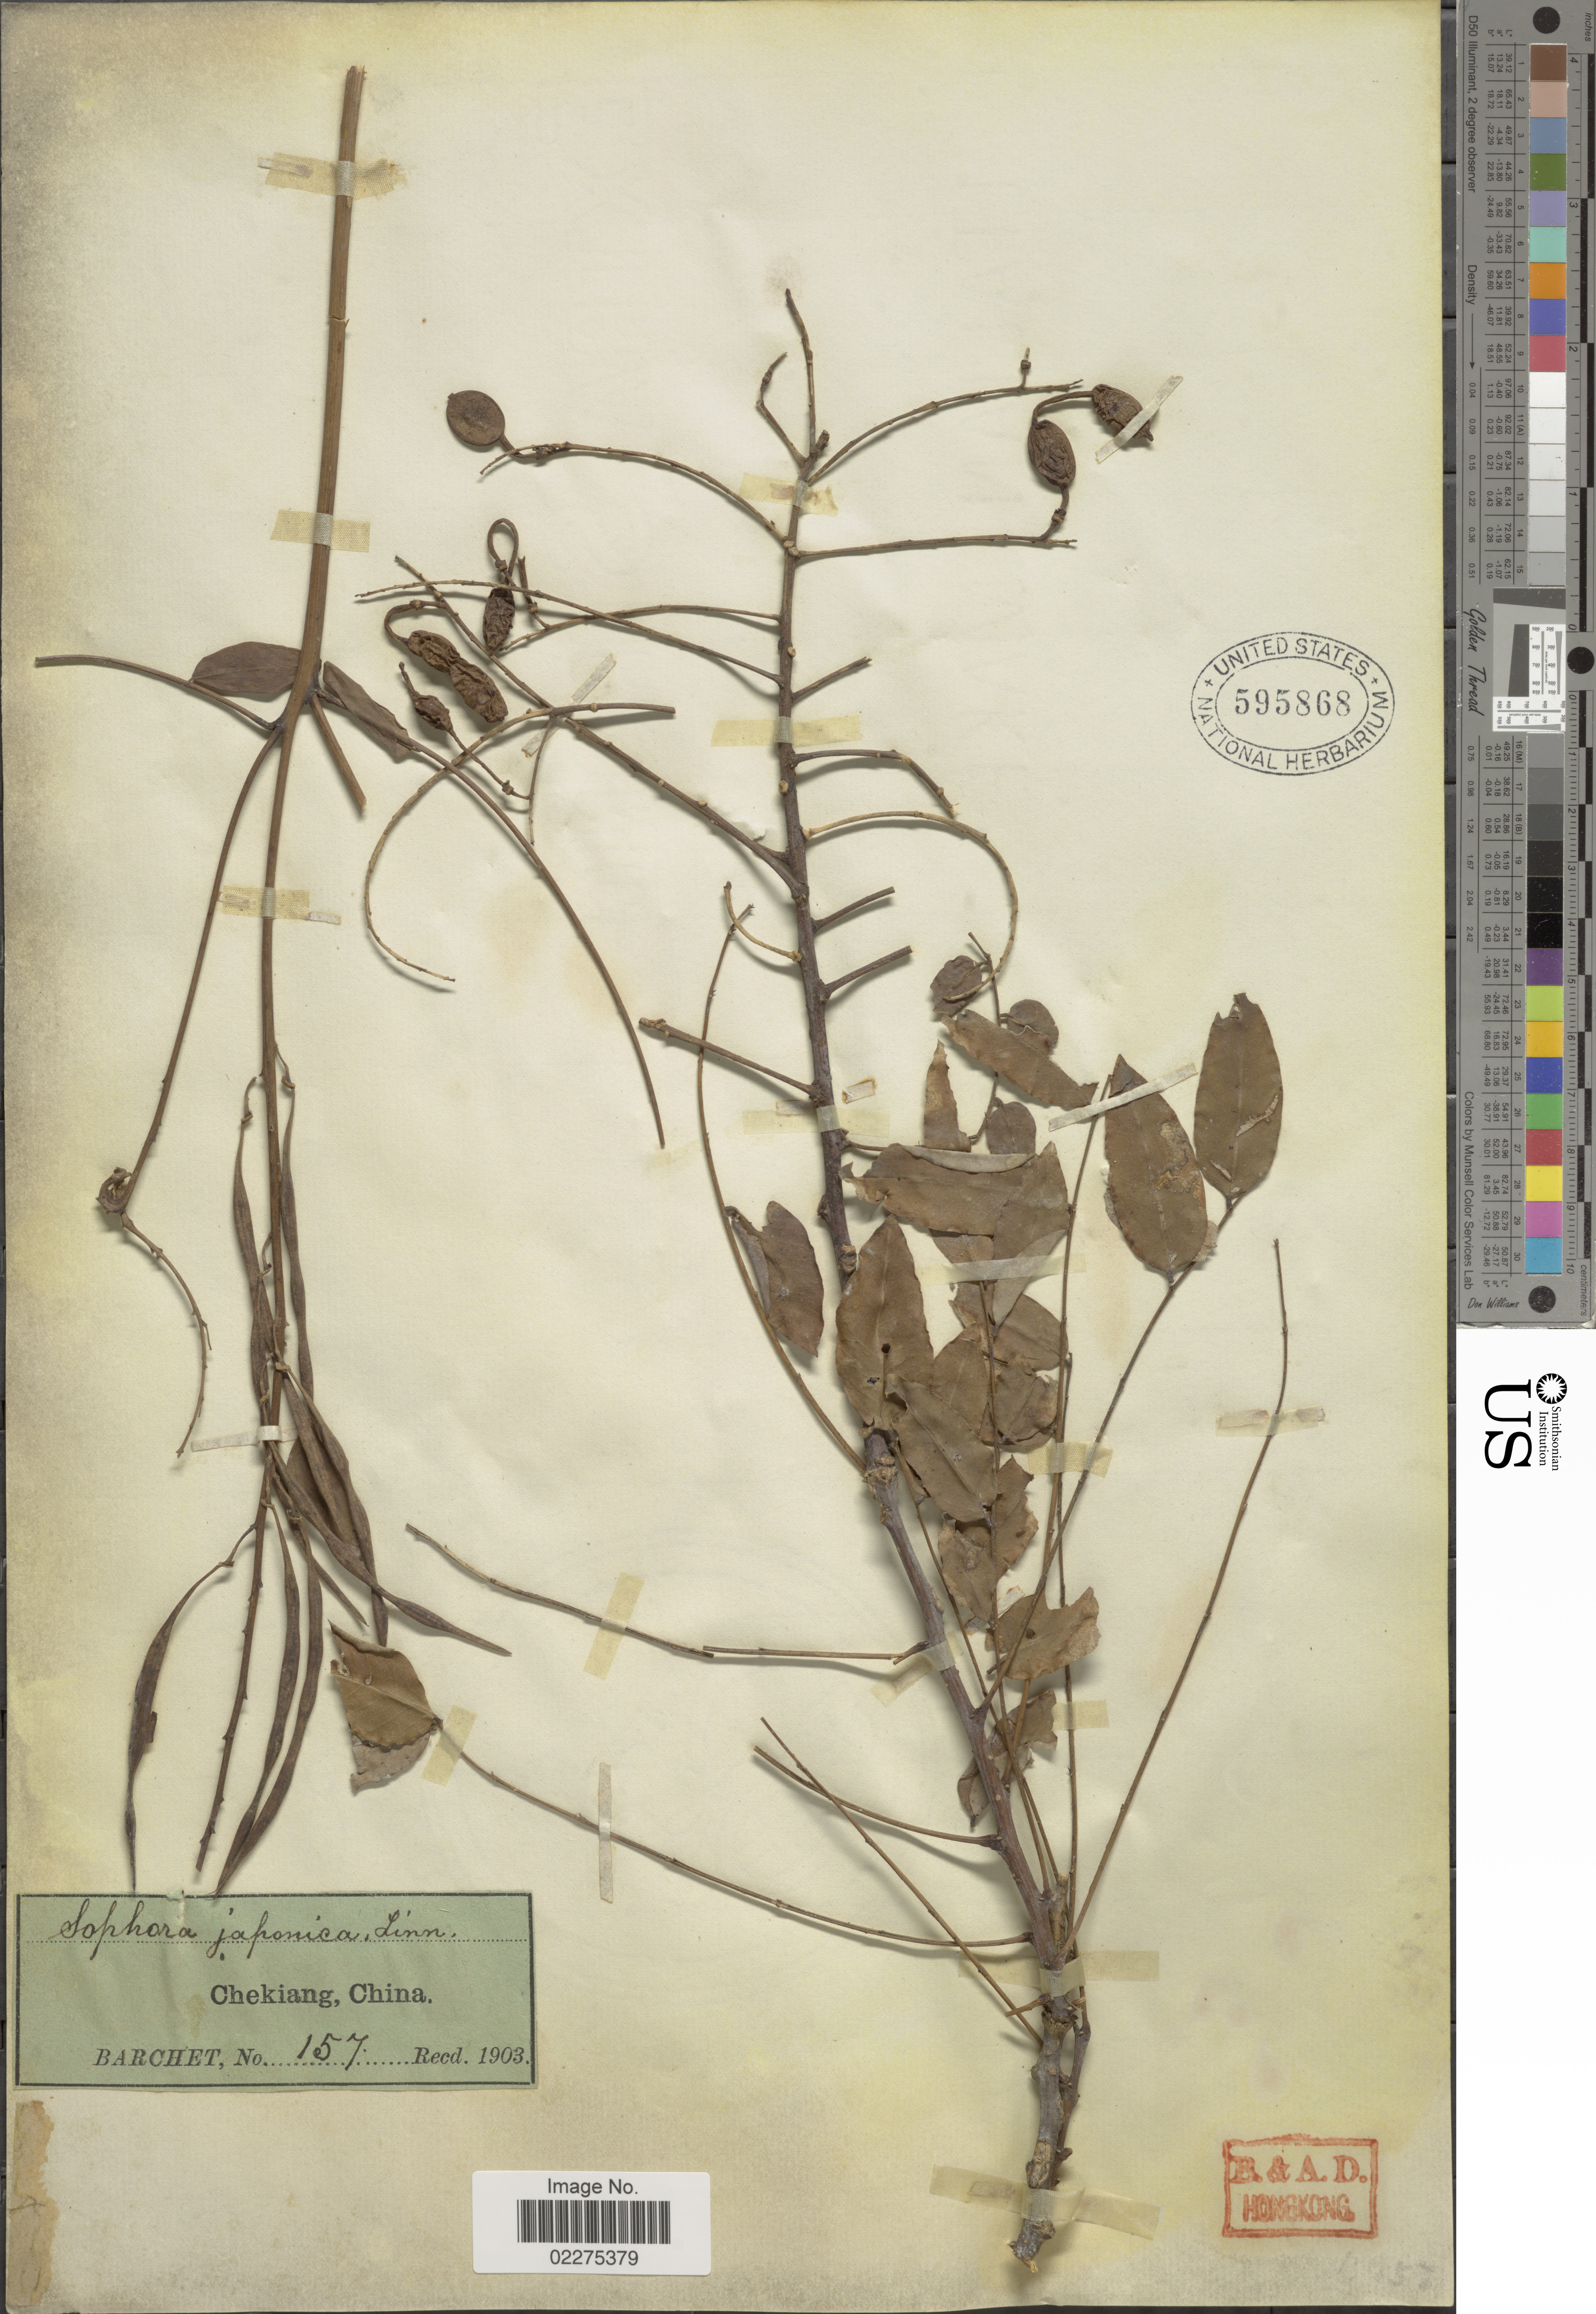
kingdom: Plantae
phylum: Tracheophyta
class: Magnoliopsida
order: Fabales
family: Fabaceae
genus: Sophora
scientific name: Sophora japonica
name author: L.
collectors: Barchet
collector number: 157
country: China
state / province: Zhejiang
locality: Chekiang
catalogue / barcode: US 595868